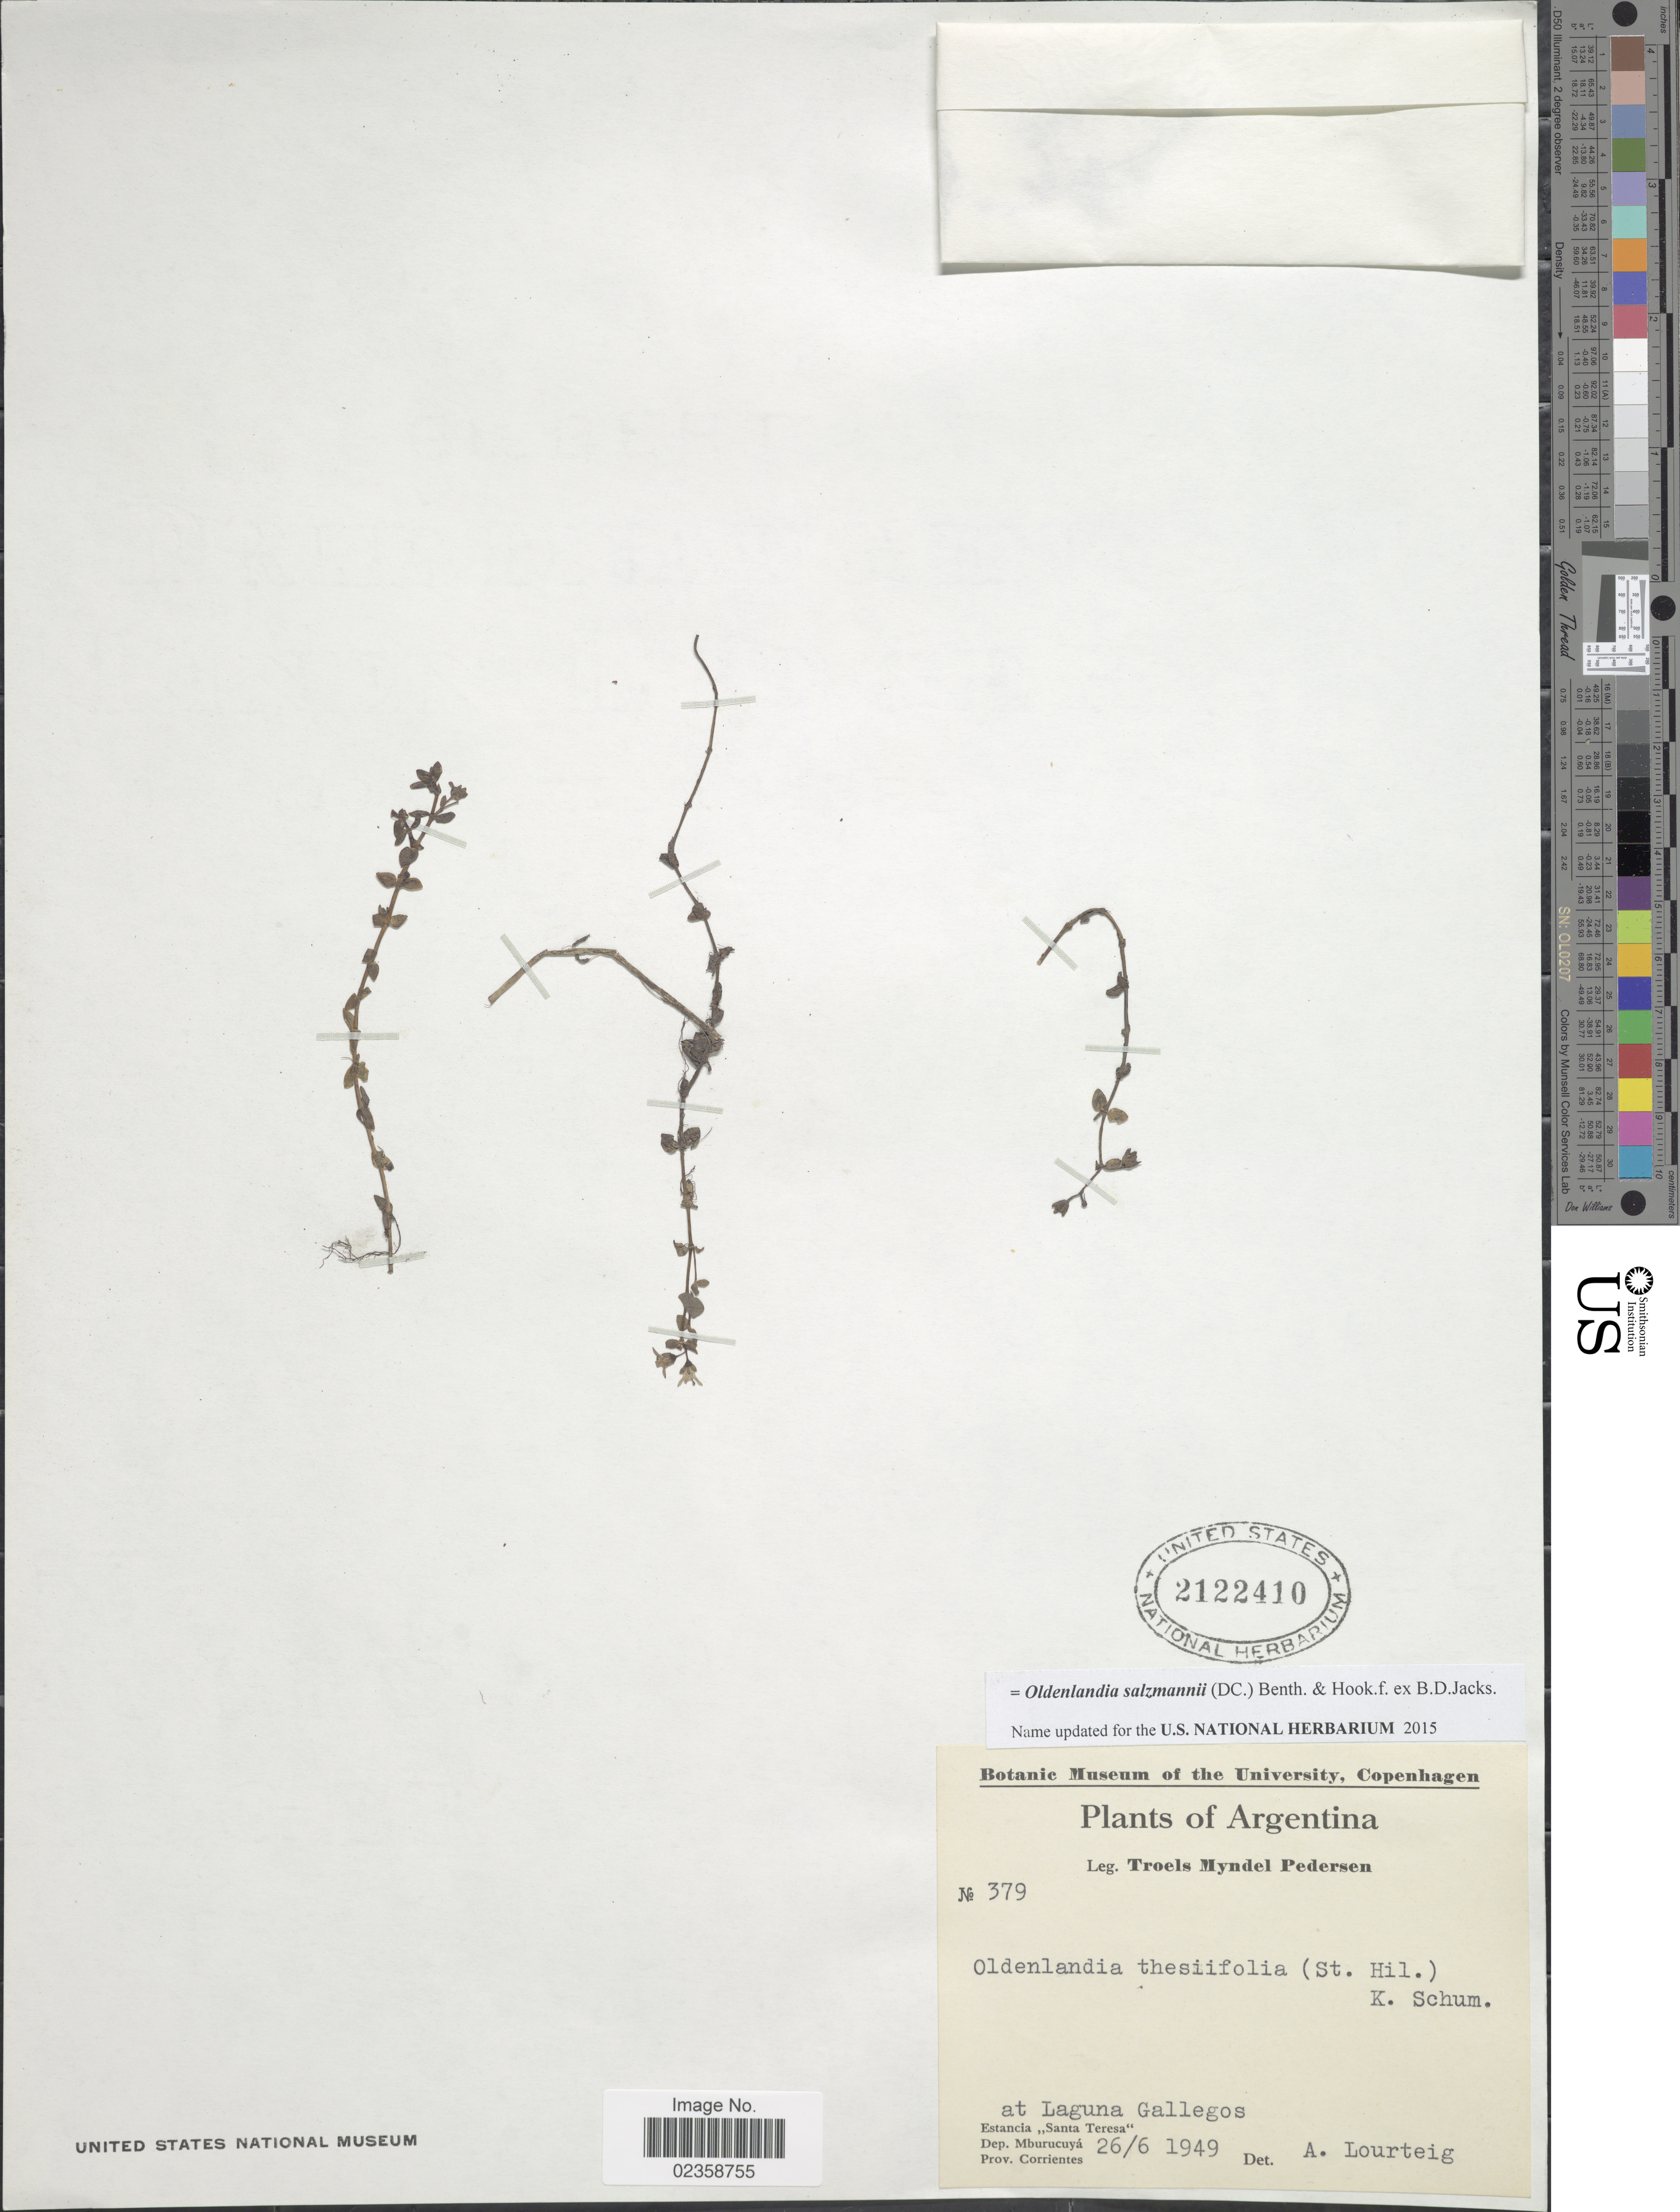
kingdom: Plantae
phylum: Tracheophyta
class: Magnoliopsida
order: Gentianales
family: Rubiaceae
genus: Oldenlandia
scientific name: Oldenlandia salzmannii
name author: (DC.) Benth. & Hook. f. ex B.D. Jacks.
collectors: T. Pederson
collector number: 379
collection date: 1949-06-26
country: Argentina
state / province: Corrientes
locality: At Laguna Gallegos. Estancia Santa Teresa. Dep. Mburucuya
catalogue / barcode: US 2122410